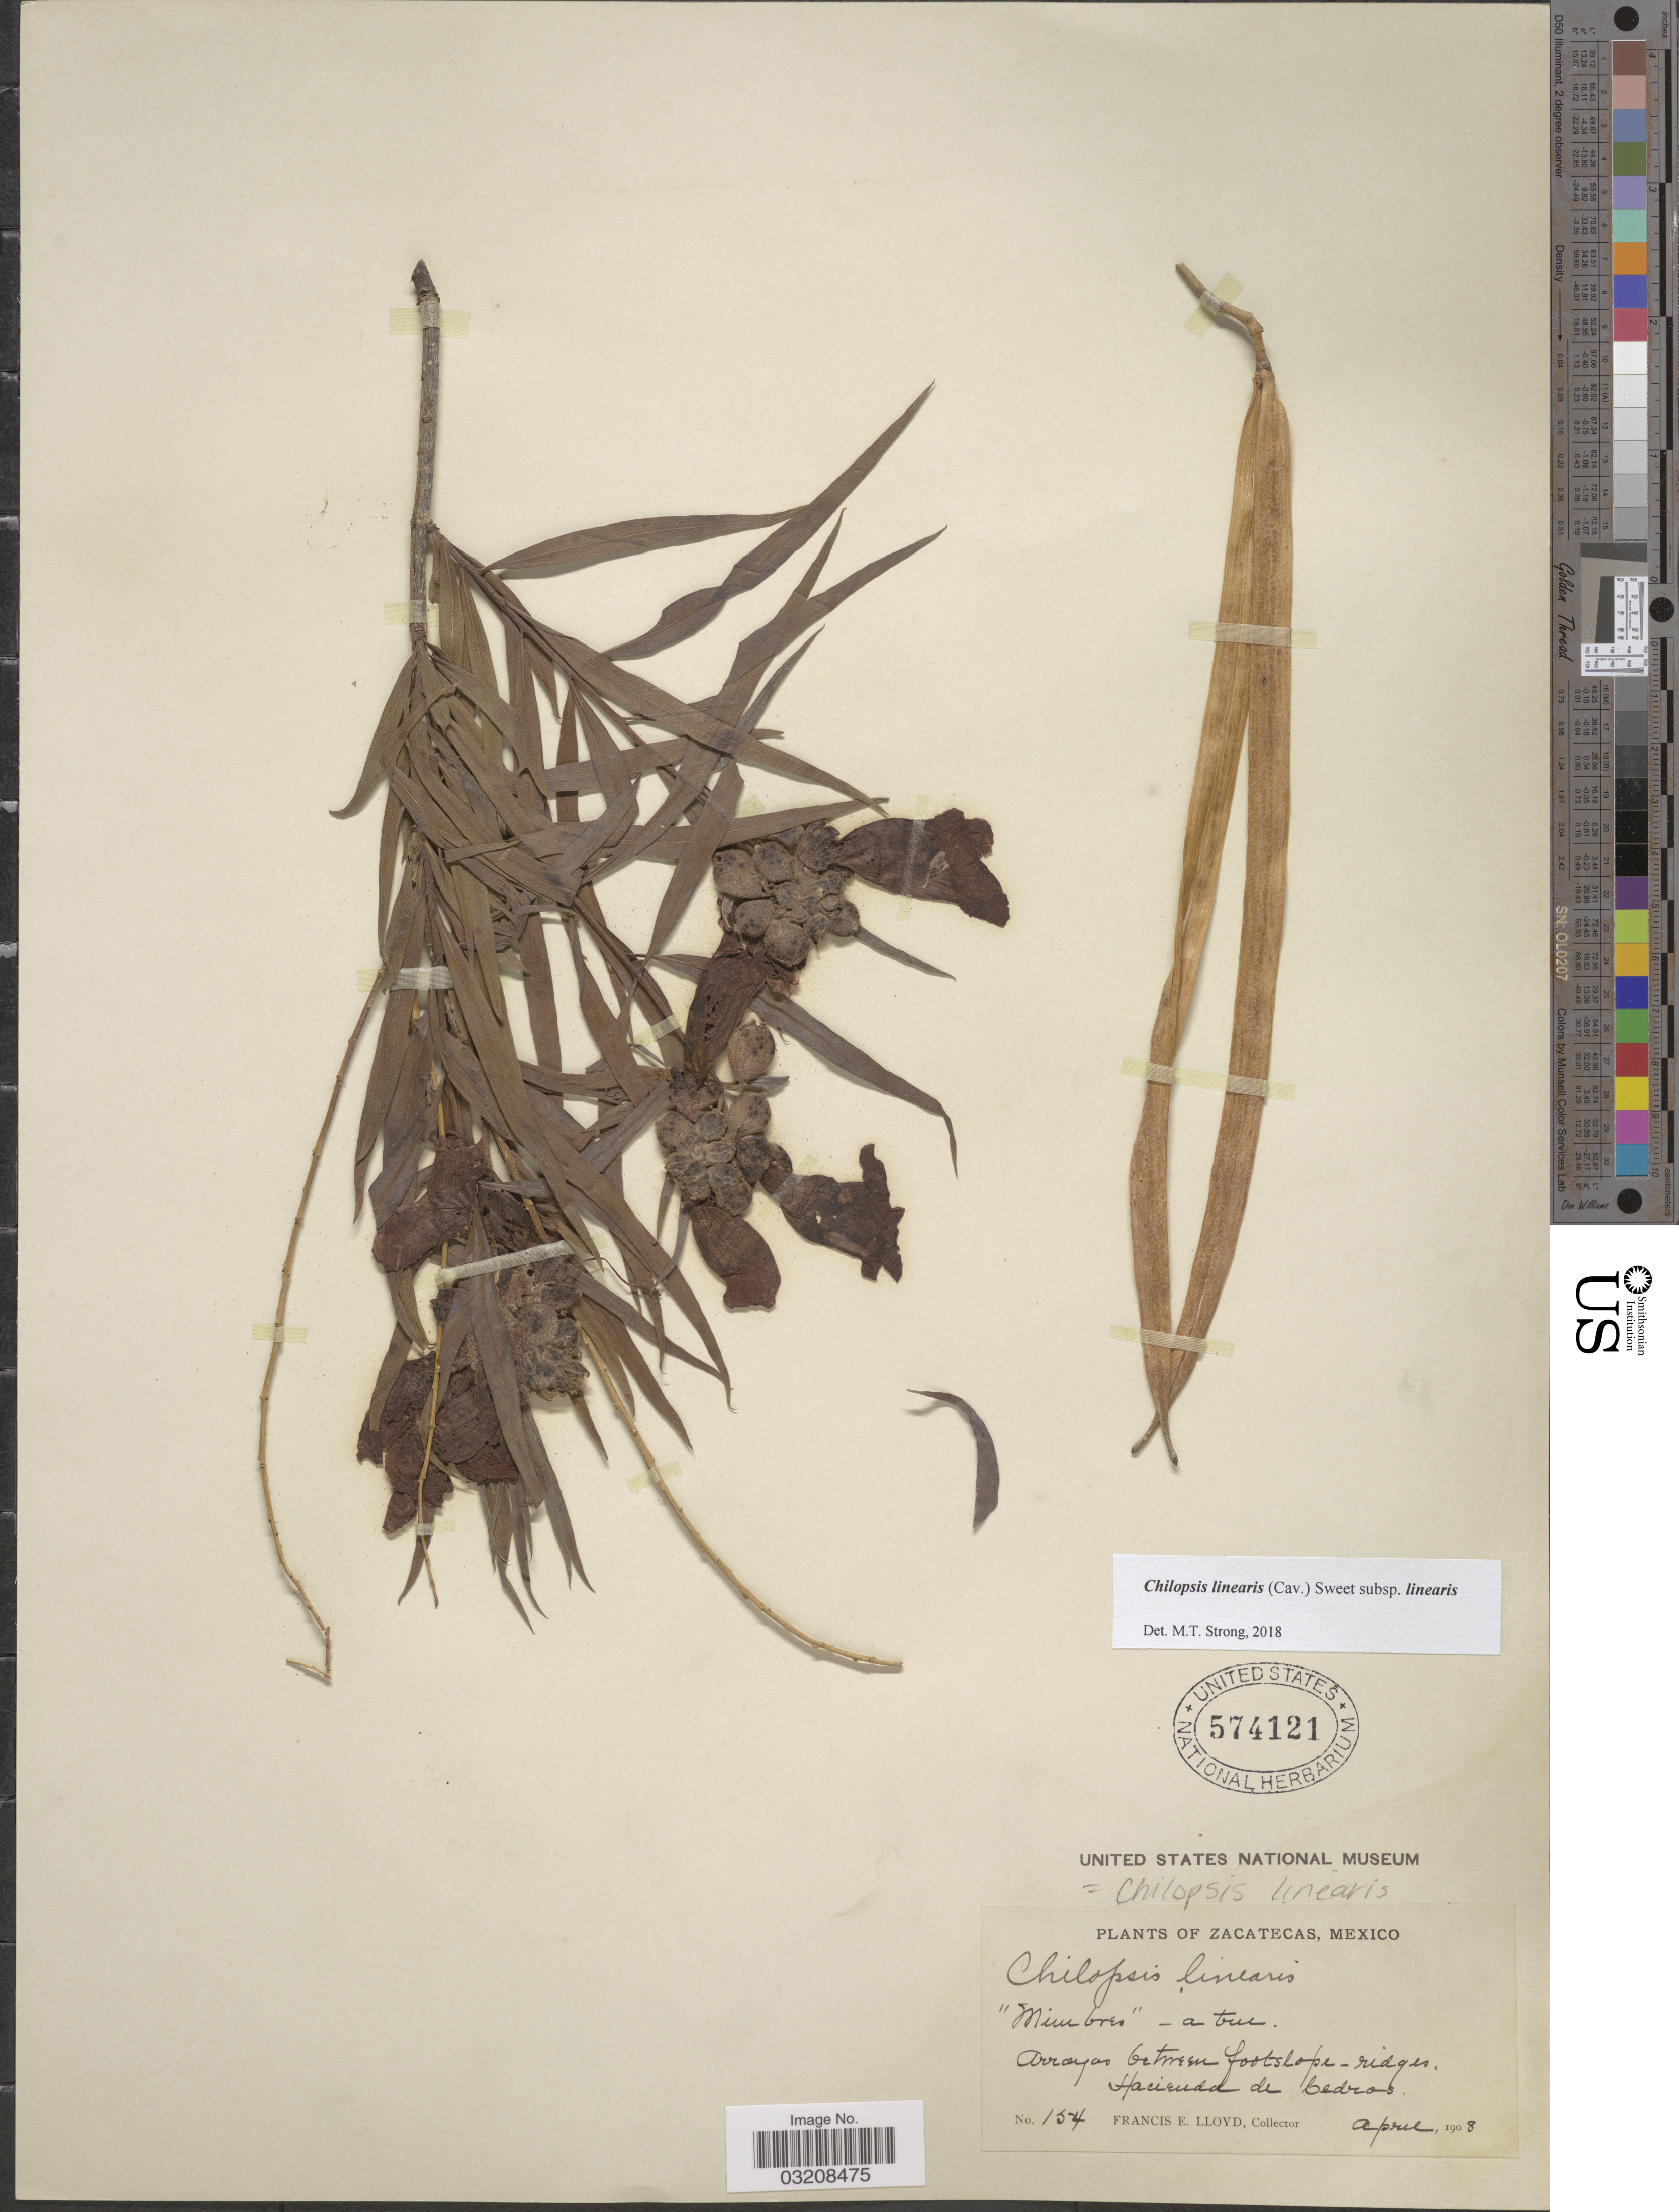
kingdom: Plantae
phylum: Tracheophyta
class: Magnoliopsida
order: Lamiales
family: Bignoniaceae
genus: Chilopsis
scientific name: Chilopsis linearis subsp. linearis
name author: (Cav.) Sweet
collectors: Lloyd, C. E.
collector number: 154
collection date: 1908-04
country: Mexico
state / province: Zacatecas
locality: Arroyos between footslope-ridges. Hacienda de Cedros.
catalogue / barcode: US 574121